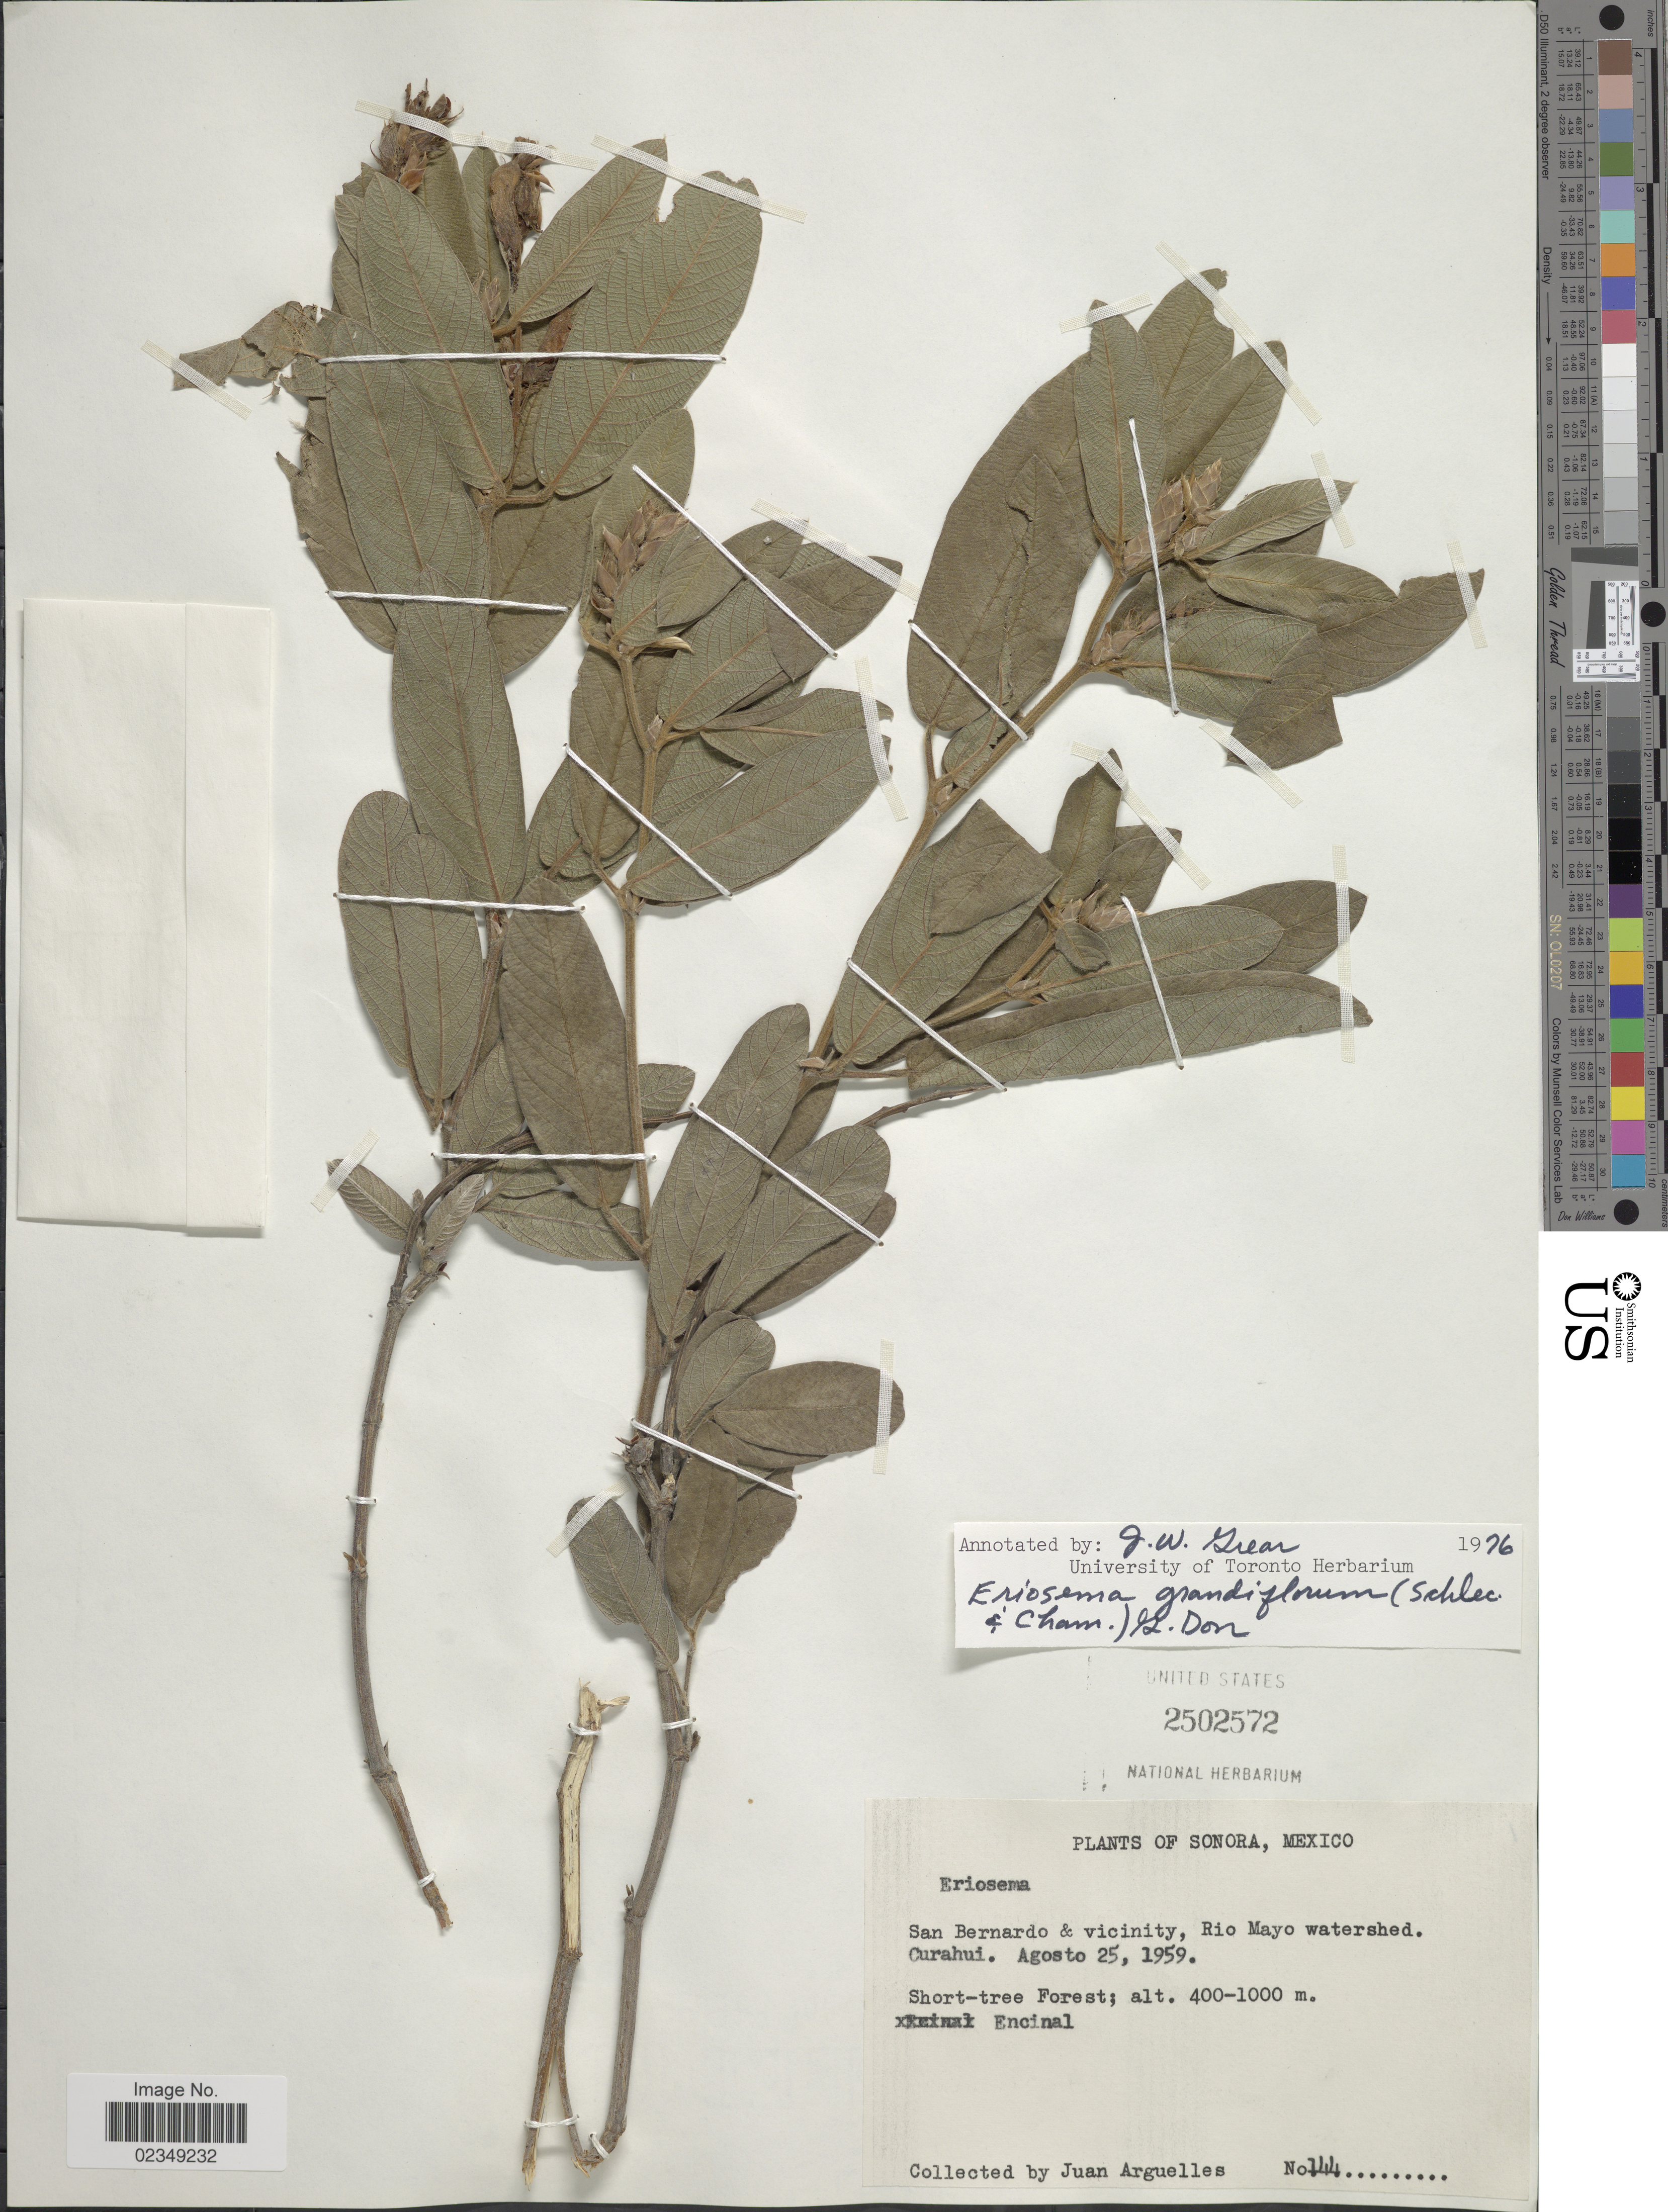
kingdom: Plantae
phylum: Tracheophyta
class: Magnoliopsida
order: Fabales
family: Fabaceae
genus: Eriosema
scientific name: Eriosema grandiflorum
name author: (Schltdl. & Cham.) G. Don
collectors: J. Arguelles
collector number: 144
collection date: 1959-08-25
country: Mexico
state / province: Sonora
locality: San Bernardo & vicinity, Rio Mayo watershed. Curahui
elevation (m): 400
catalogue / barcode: US 2502572